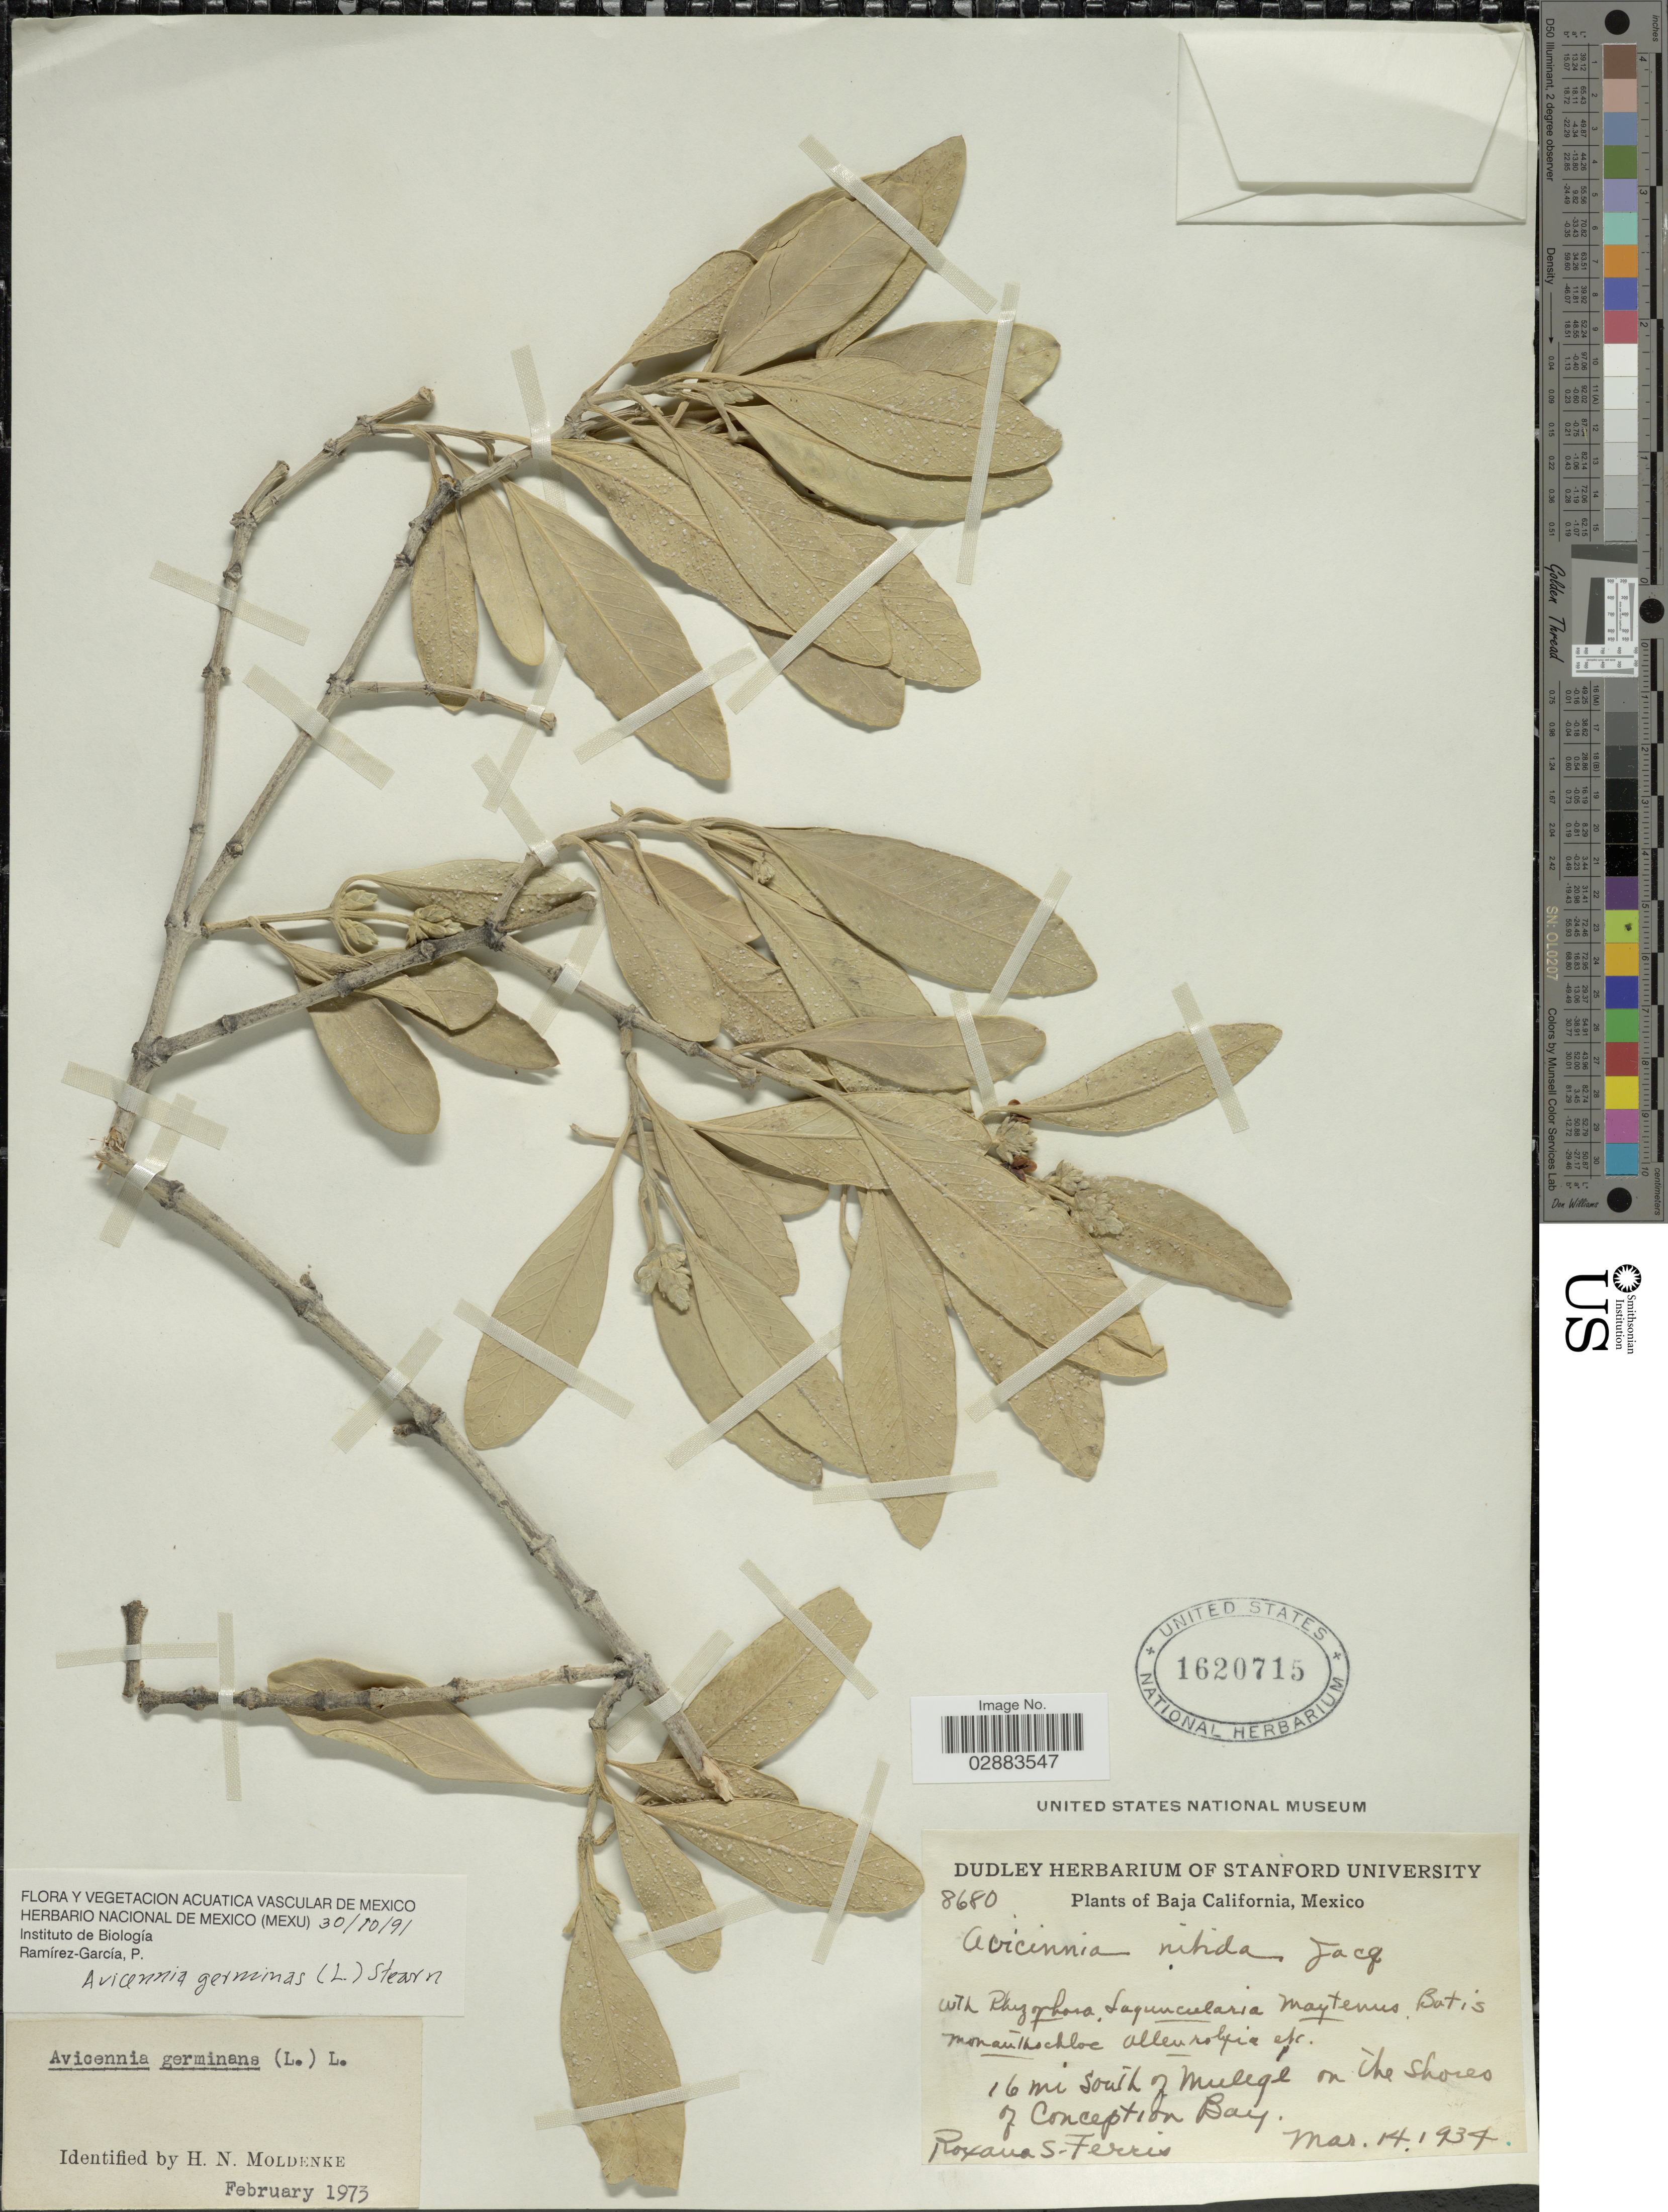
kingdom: Plantae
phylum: Tracheophyta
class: Magnoliopsida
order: Lamiales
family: Acanthaceae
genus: Avicennia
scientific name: Avicennia germinans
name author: (L.) L.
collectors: R. S. Ferris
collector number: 8680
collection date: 1934-03-14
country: Mexico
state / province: Baja California Sur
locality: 16 mi South of Mulegé on the shores of Conception Bay.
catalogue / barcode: US 1620715